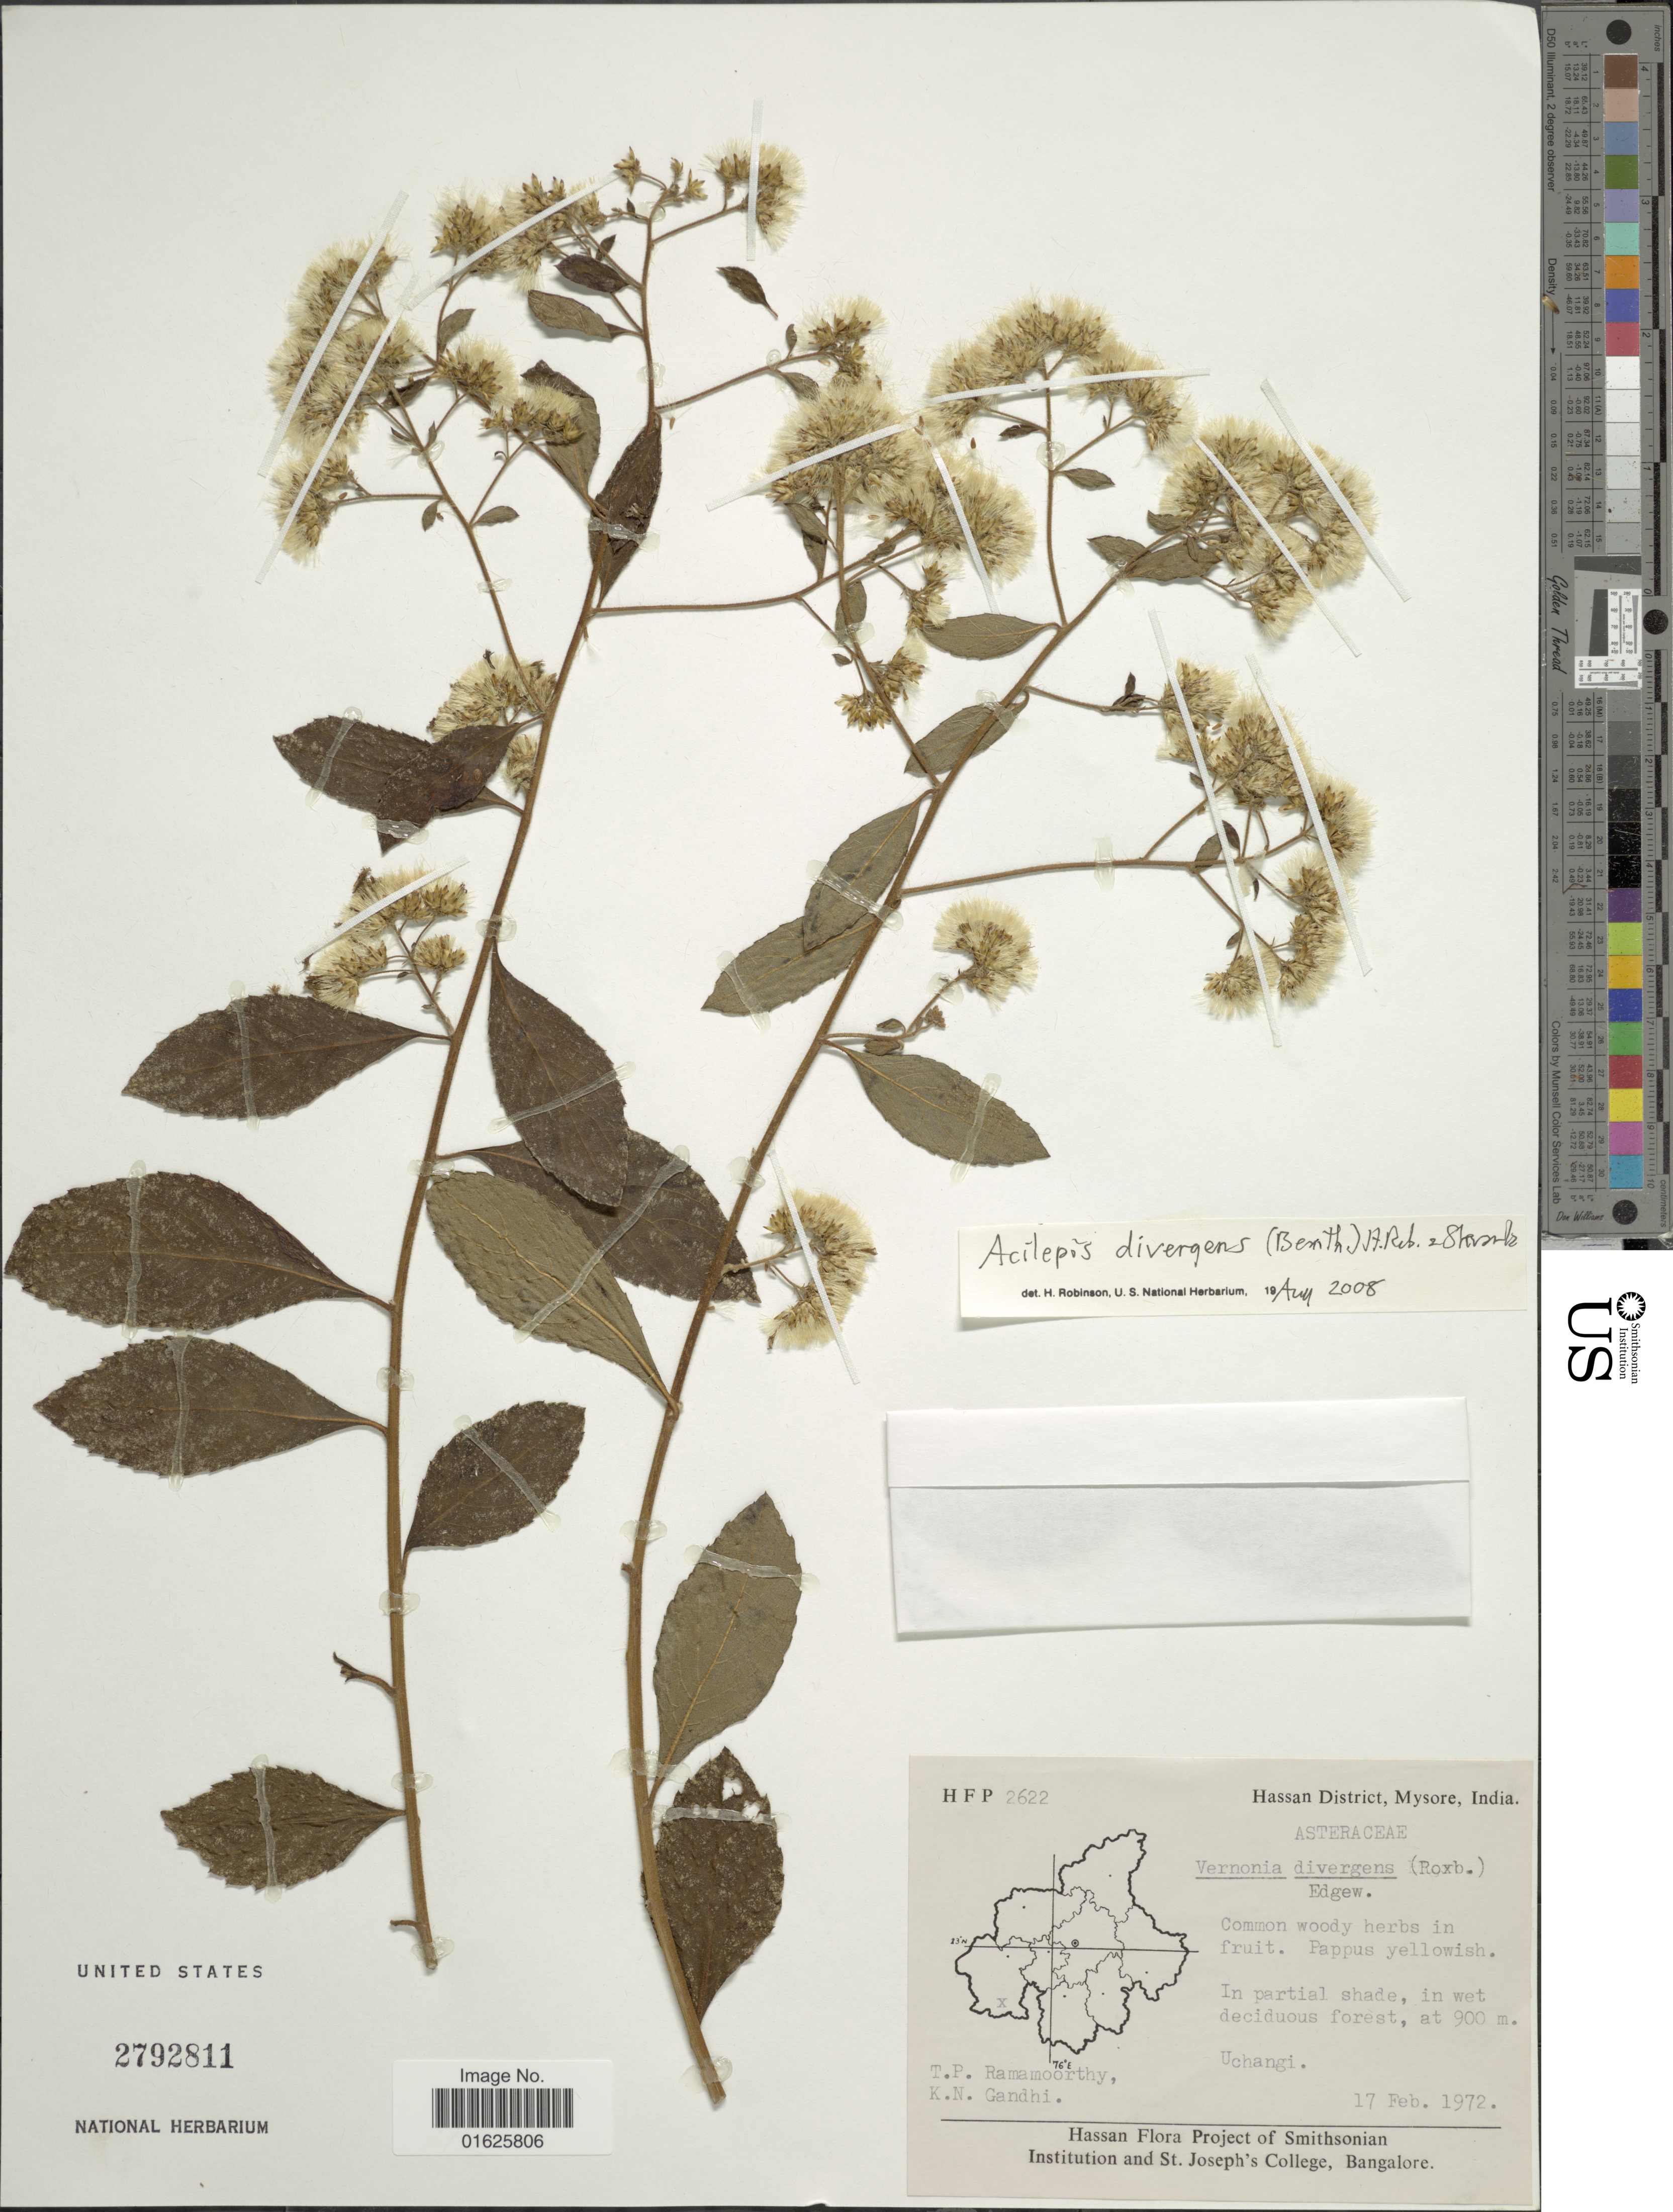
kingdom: Plantae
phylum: Tracheophyta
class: Magnoliopsida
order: Asterales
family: Asteraceae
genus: Acilepis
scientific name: Acilepis divergens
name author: (Roxb.) H. Rob. & Skvarla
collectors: T. P. Ramamoorthy & K. N. Gandhi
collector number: H F P 2622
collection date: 1972-02-17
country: India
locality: Hassan District, Mysore, Uchangi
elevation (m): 900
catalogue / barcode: US 2792811